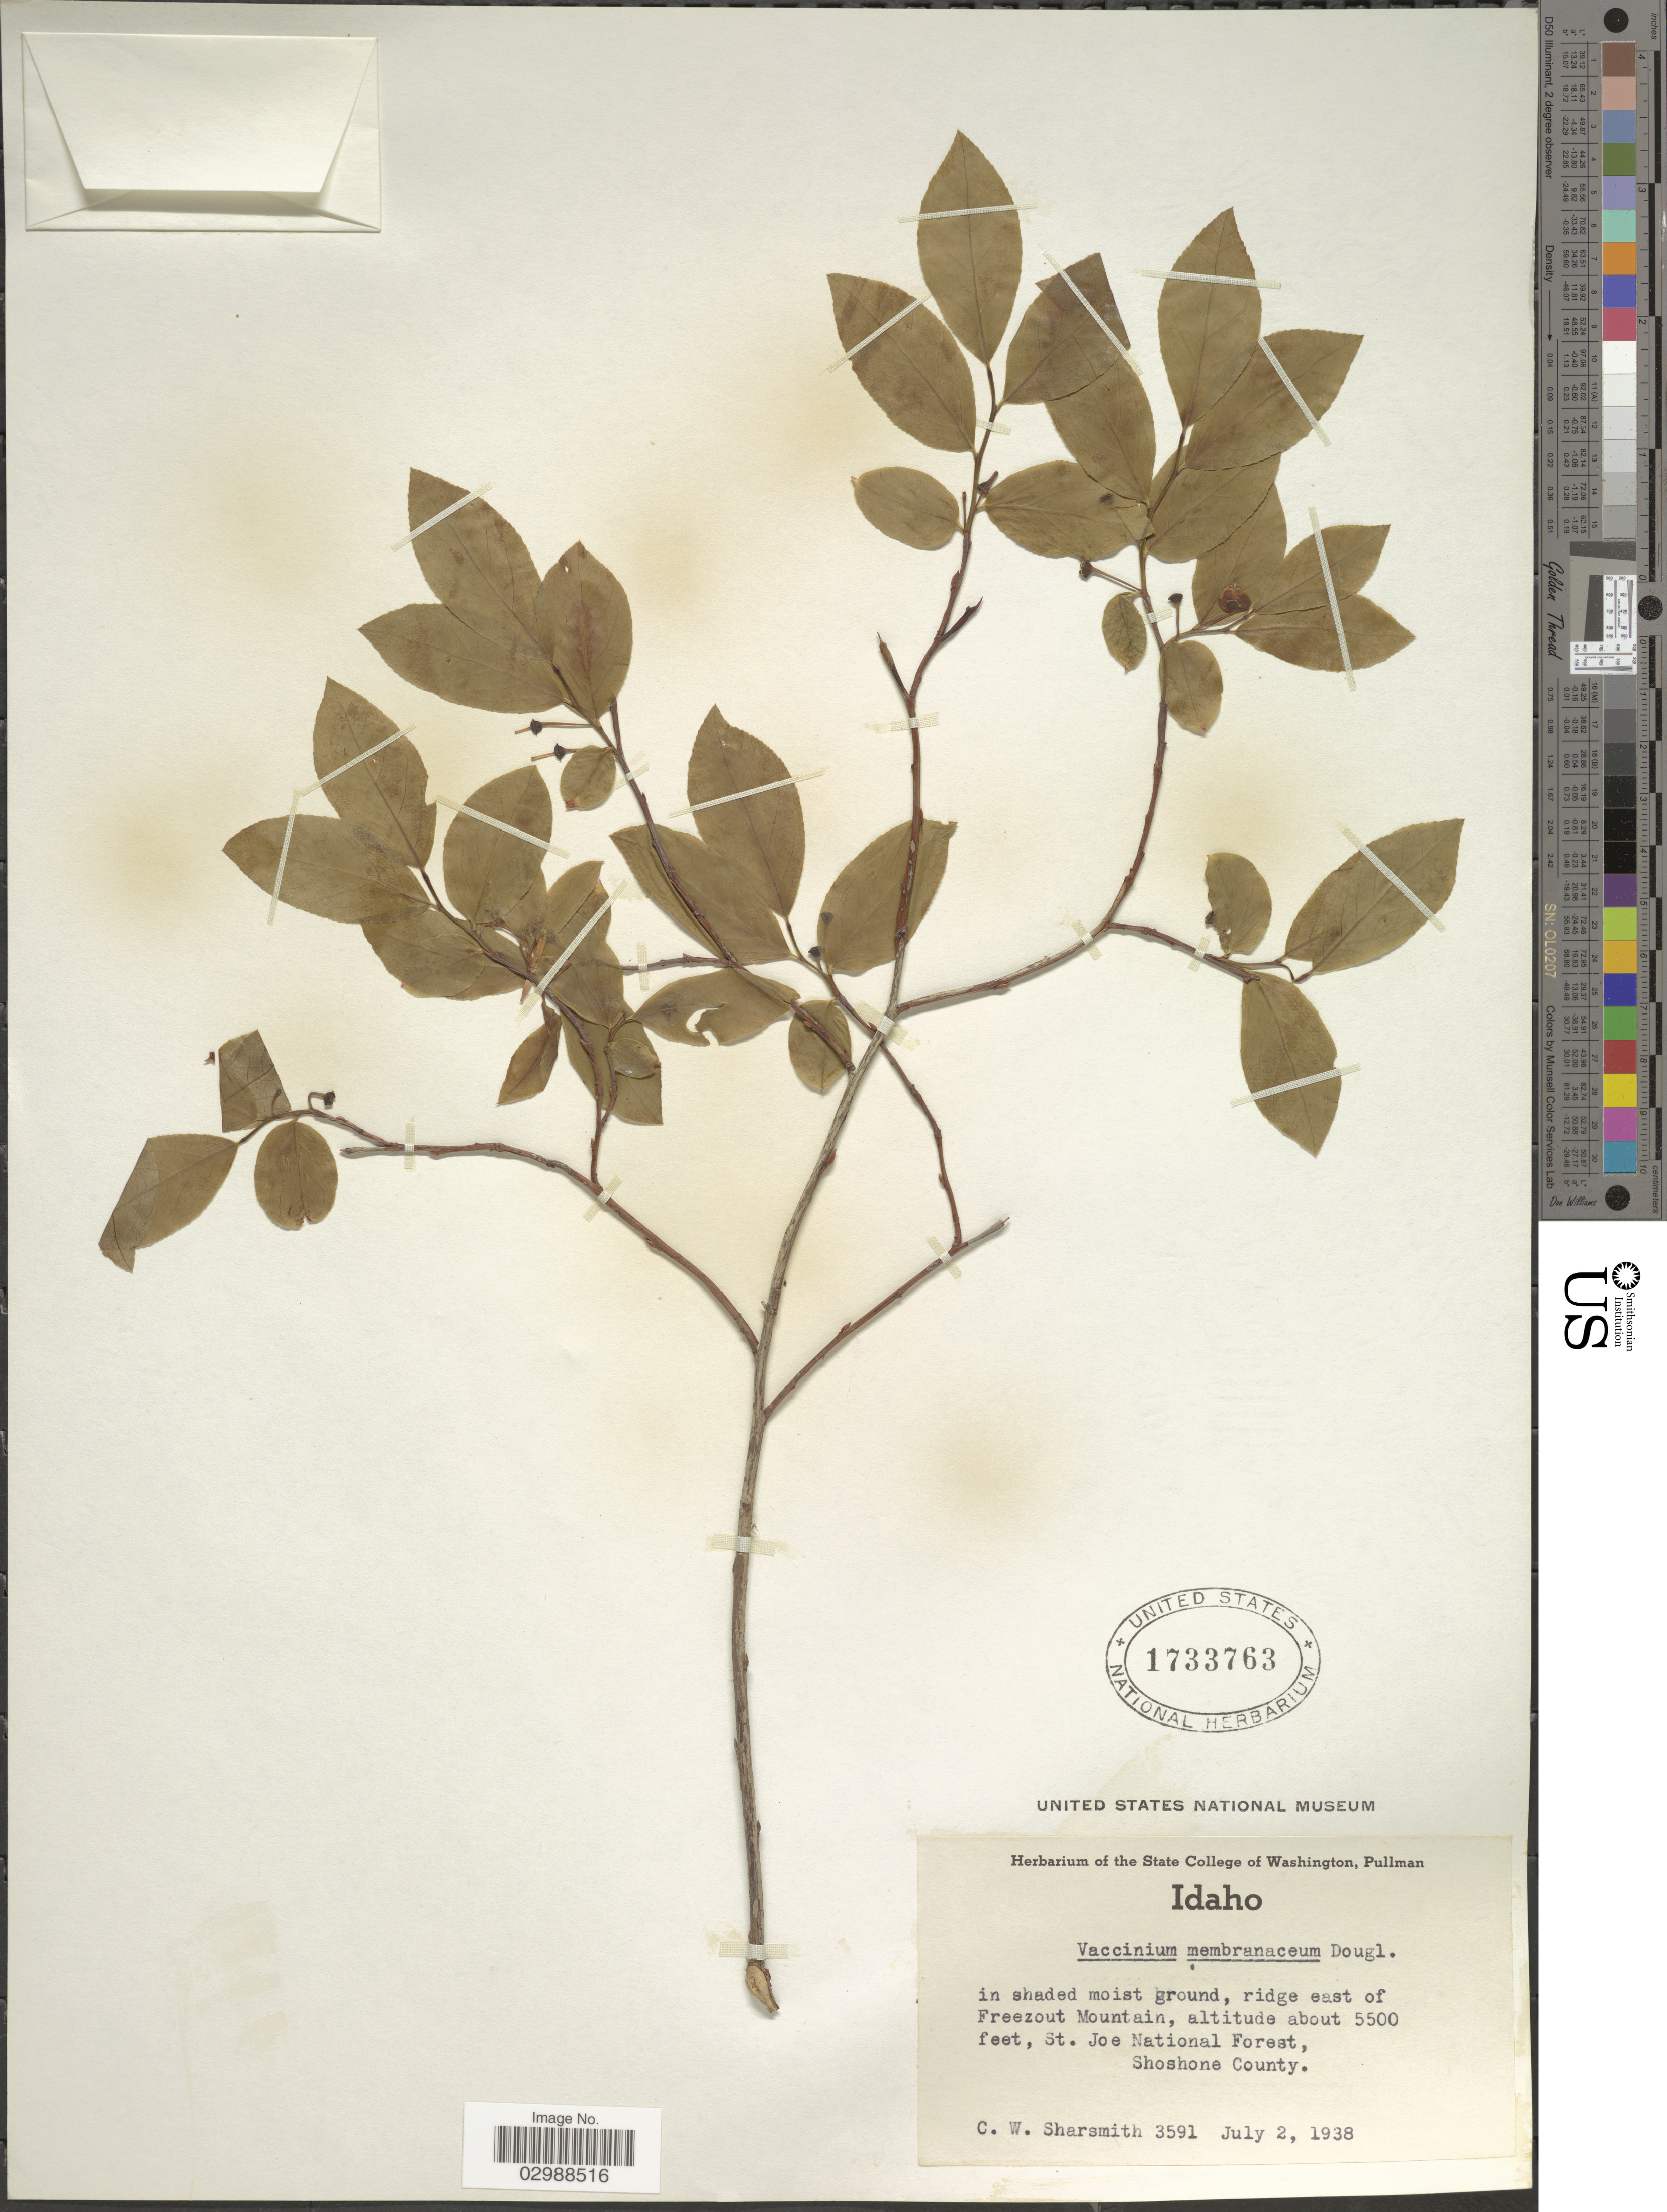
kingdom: Plantae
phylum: Tracheophyta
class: Magnoliopsida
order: Ericales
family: Ericaceae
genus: Vaccinium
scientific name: Vaccinium membranaceum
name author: Douglas ex Torr.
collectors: C. Sharsmith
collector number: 3591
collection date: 1938-07-02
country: United States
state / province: Idaho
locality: Ridge east of Freezout Mountain, St. Joe National Forest, Shoshone County.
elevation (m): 1676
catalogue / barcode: US 1733763